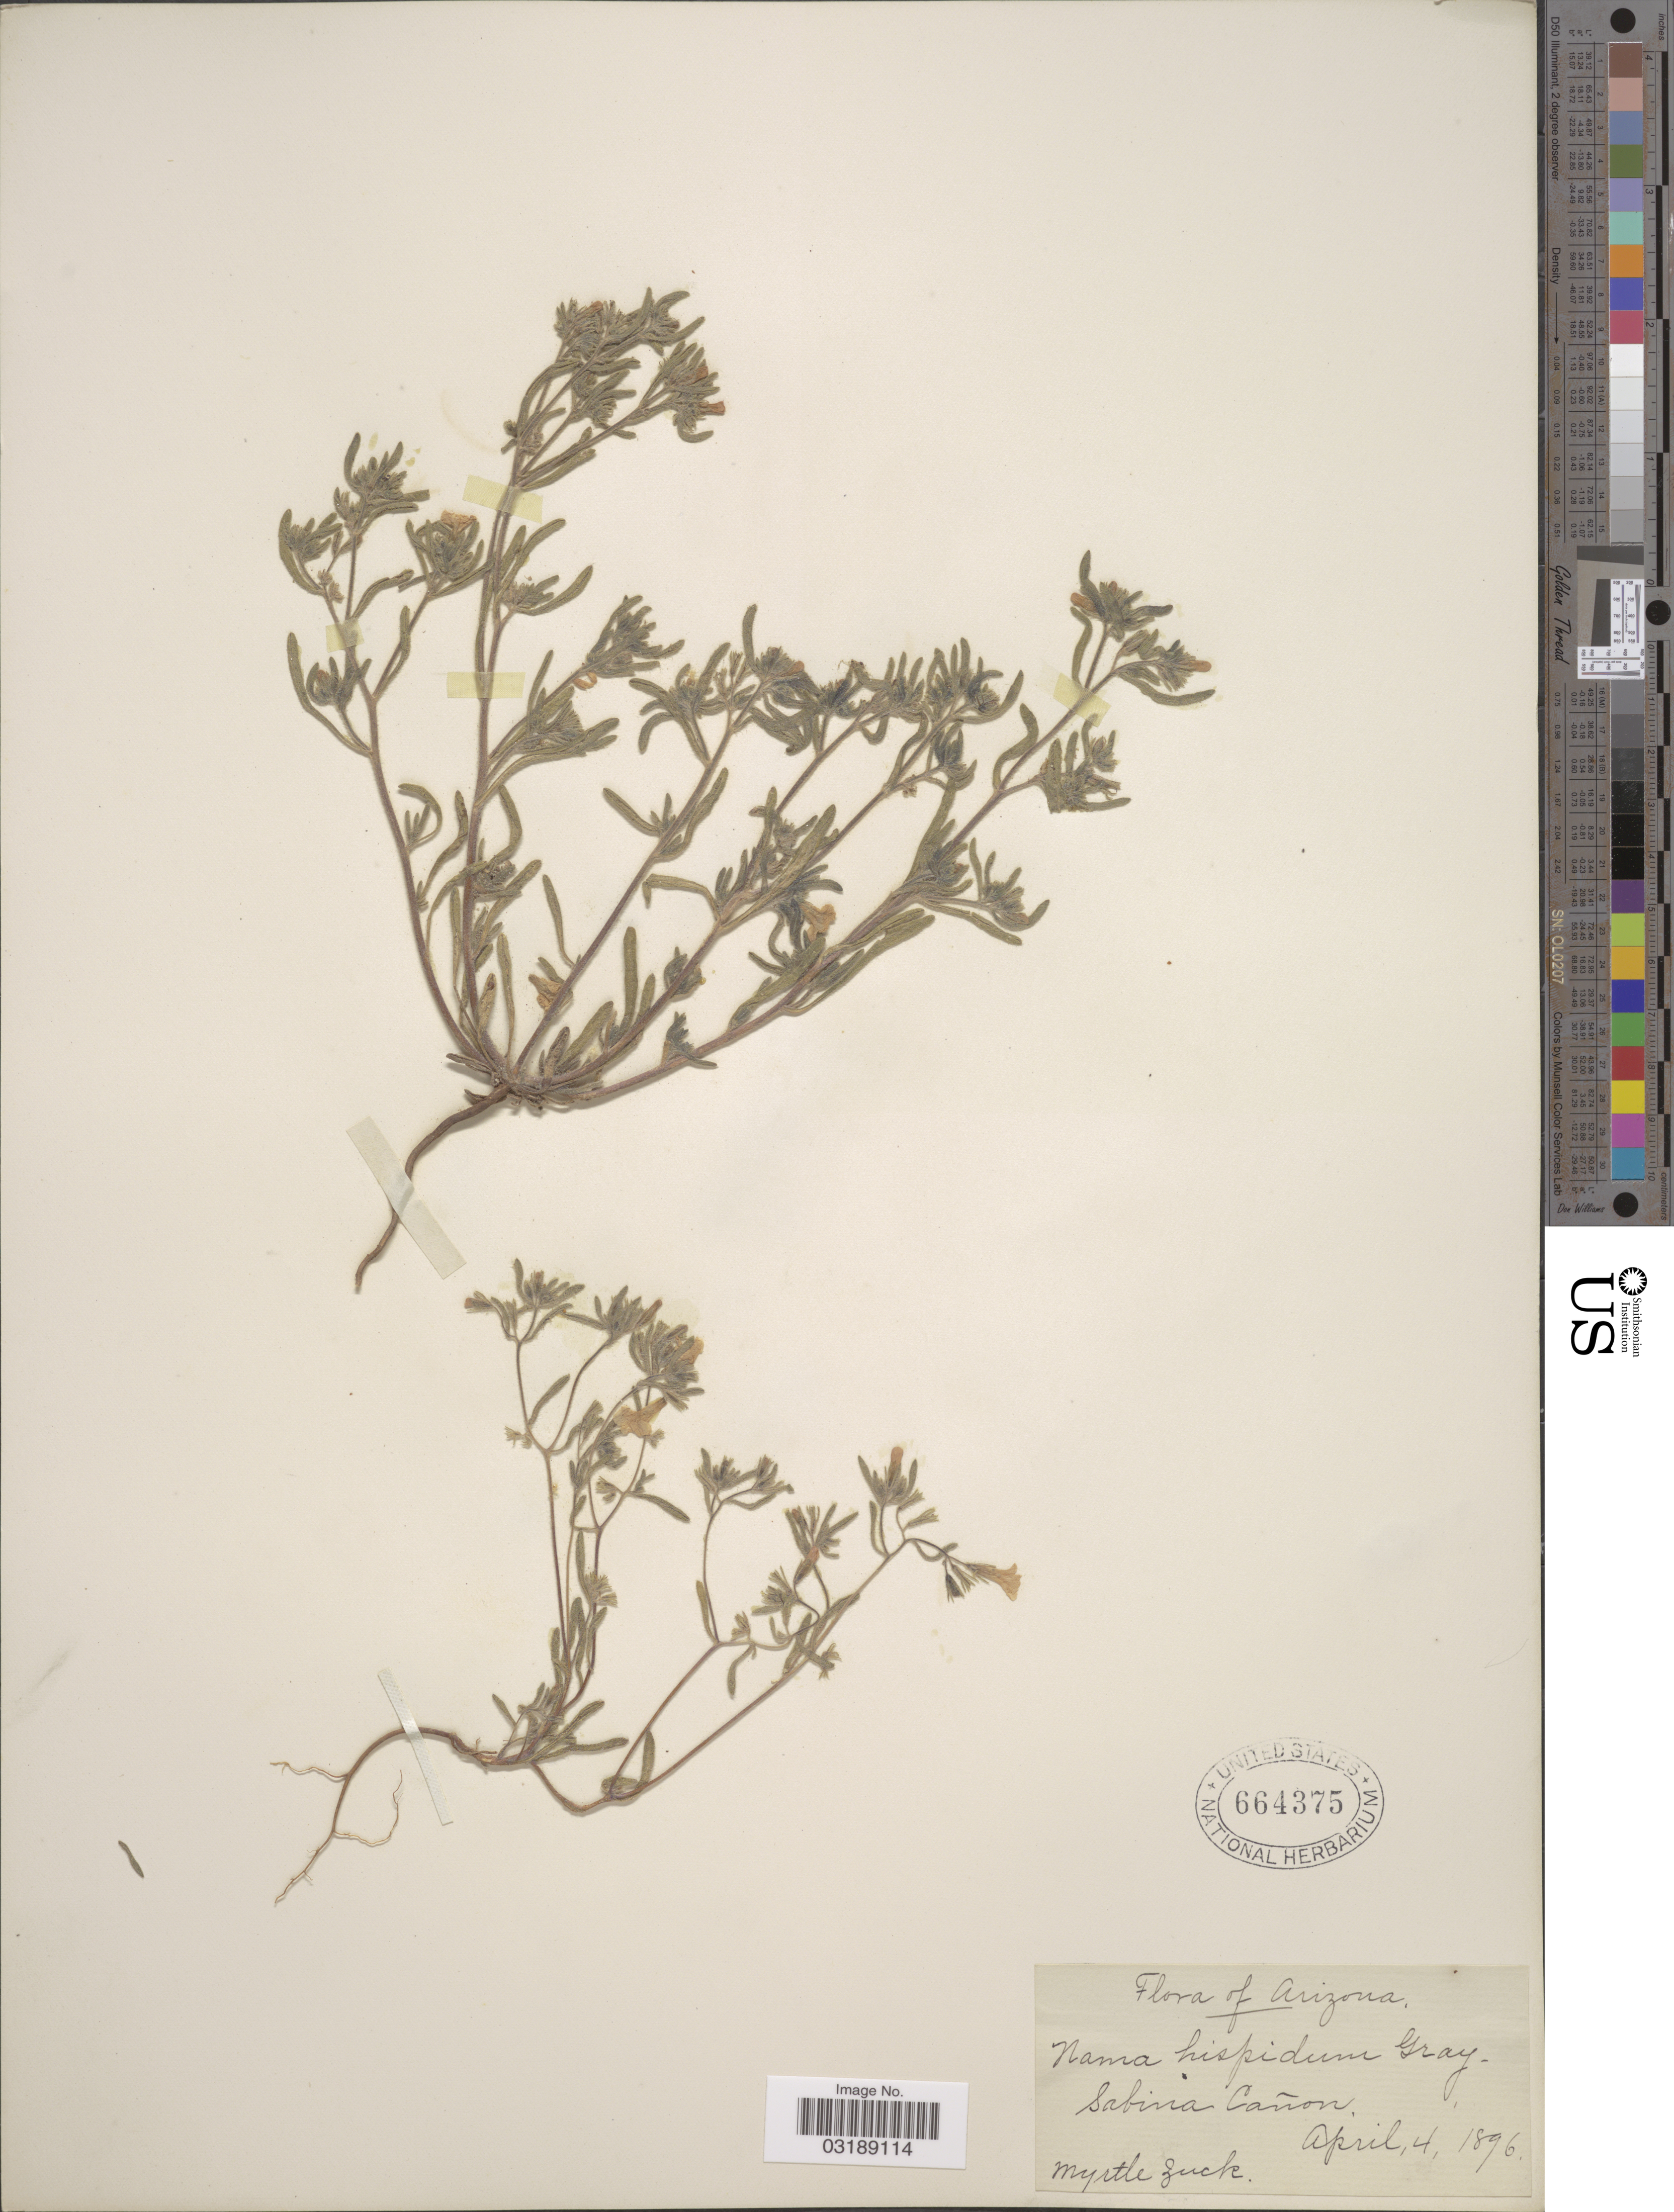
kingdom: Plantae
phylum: Tracheophyta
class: Magnoliopsida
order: Boraginales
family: Namaceae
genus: Nama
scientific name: Nama hispida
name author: A. Gray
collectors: M. Zuck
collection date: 1896-04-04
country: United States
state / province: Arizona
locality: Sabina Cañon.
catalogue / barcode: US 664375